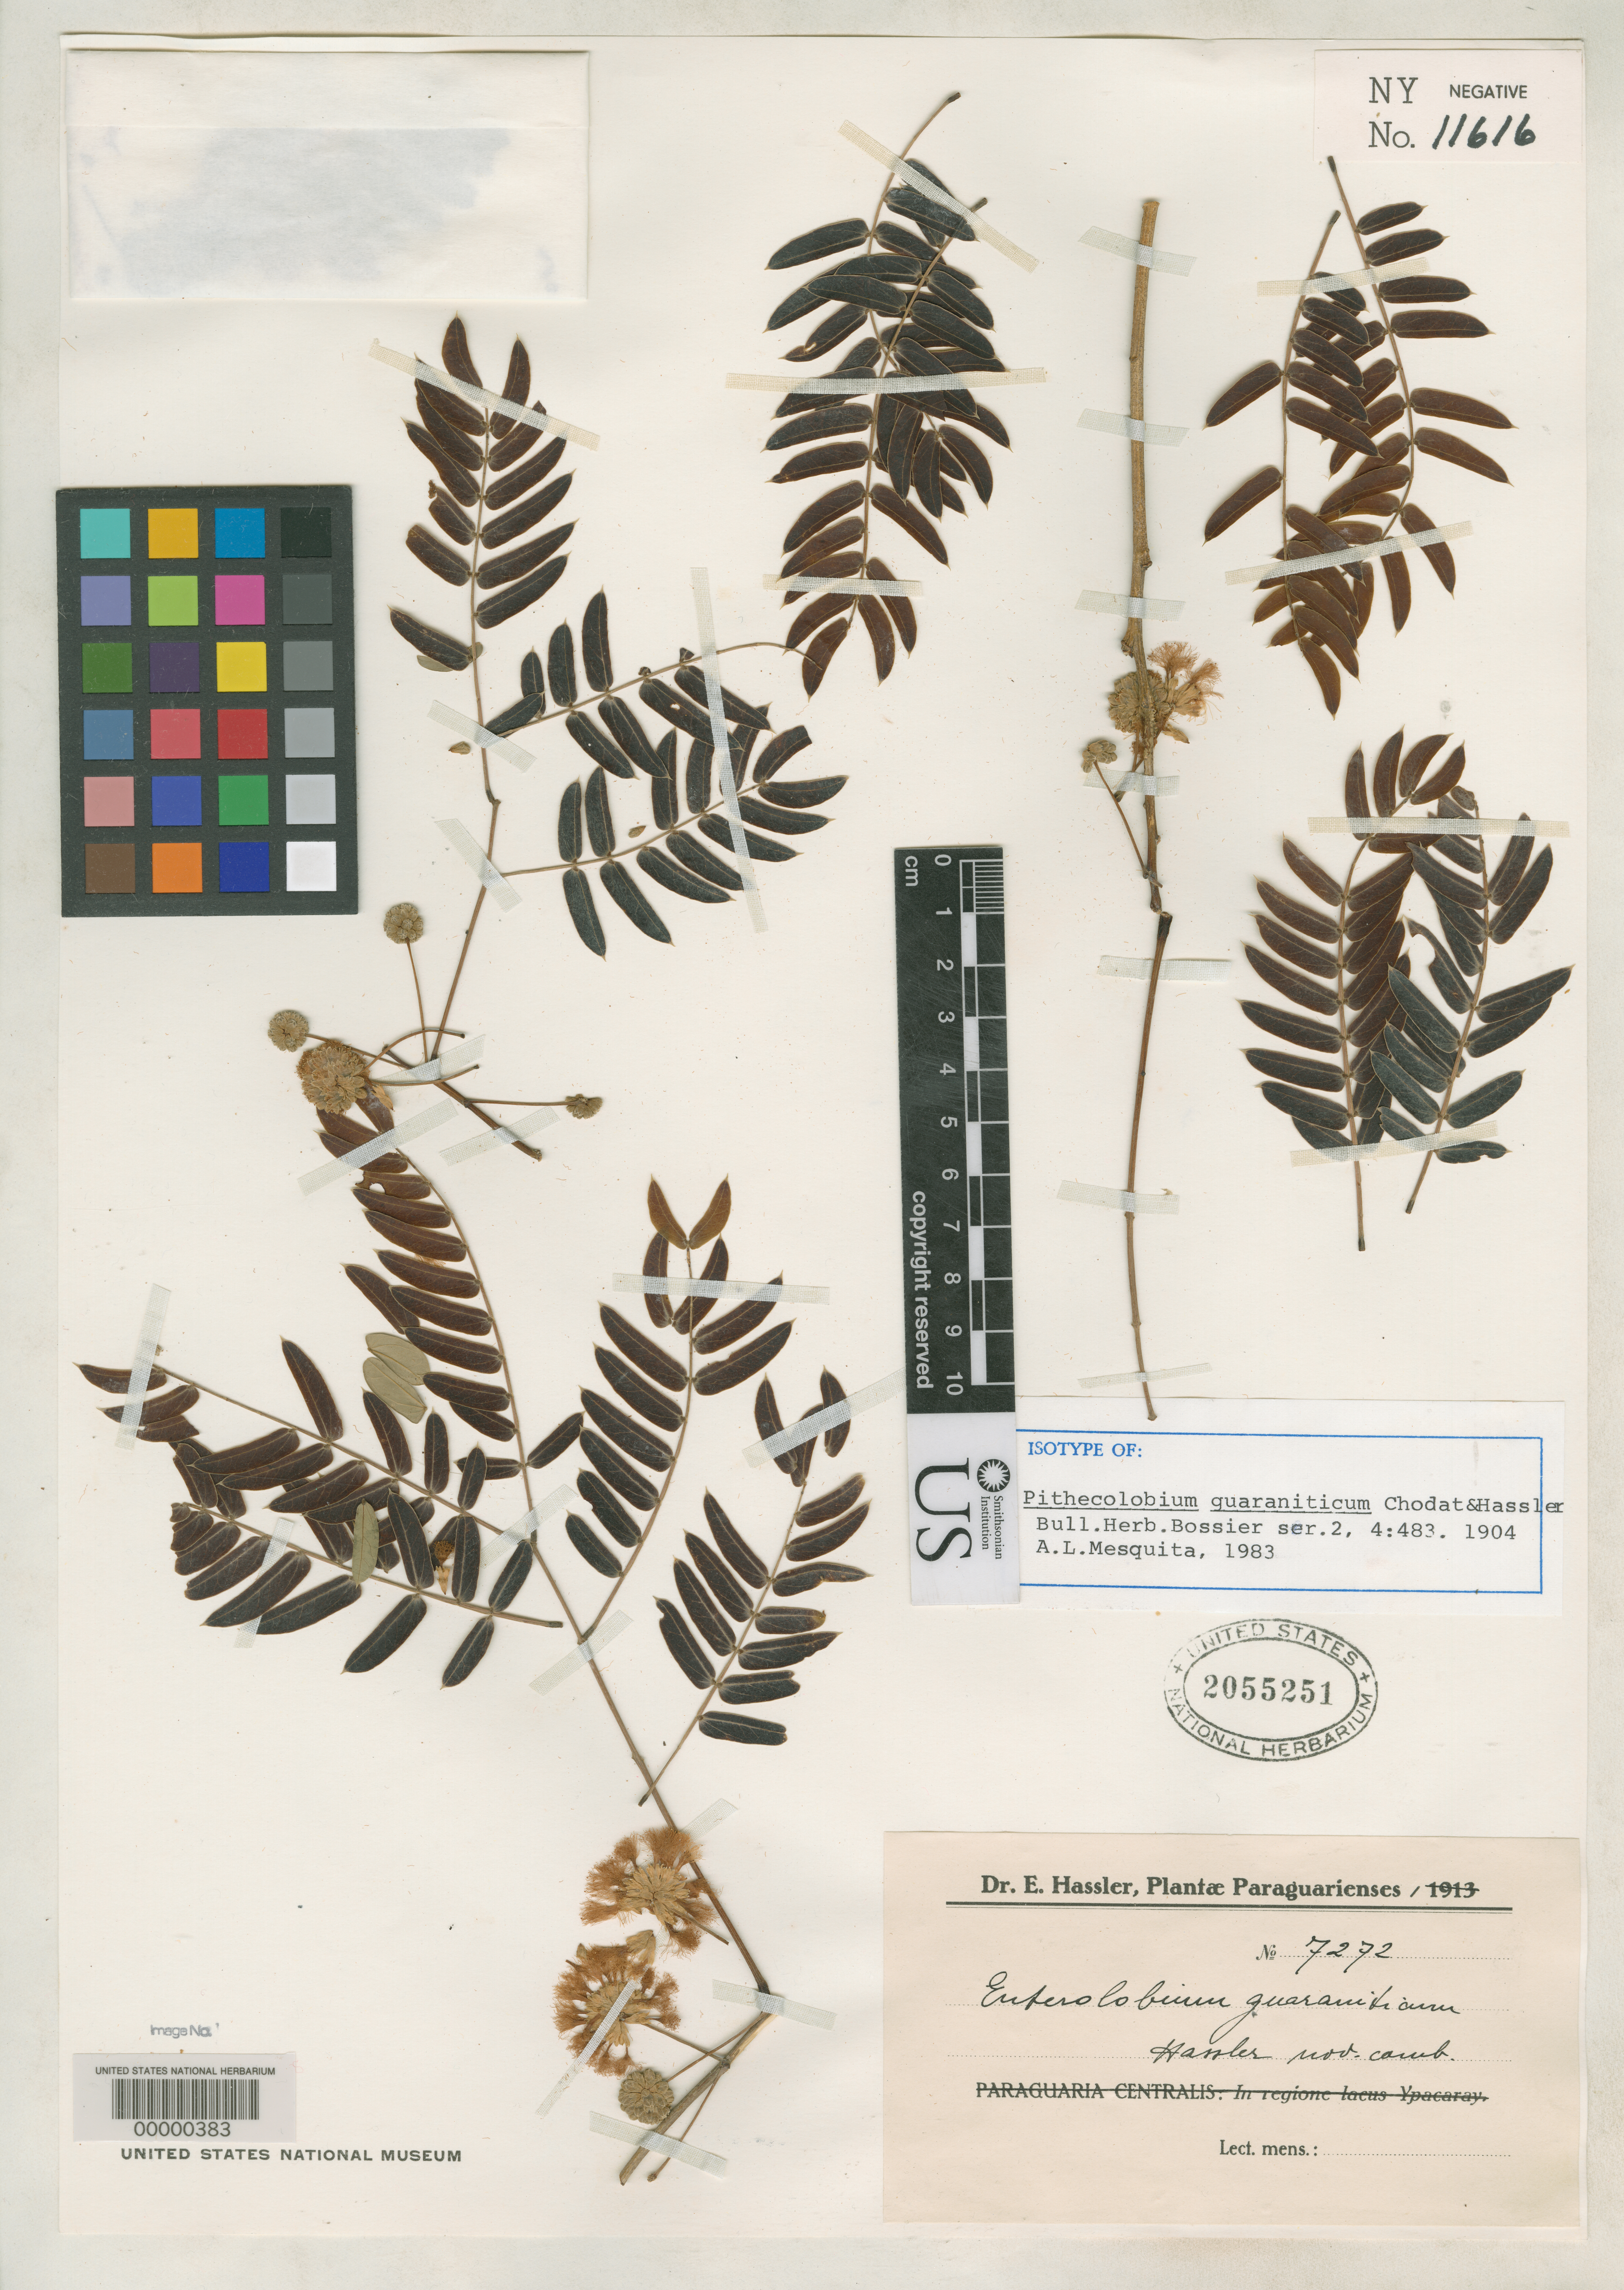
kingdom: Plantae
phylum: Tracheophyta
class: Magnoliopsida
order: Fabales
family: Fabaceae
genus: Pithecellobium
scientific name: Pithecellobium guaraniticum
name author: Chodat & Hassl.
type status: Isotype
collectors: E. Hassler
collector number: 7272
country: Paraguay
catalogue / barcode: US 2055251